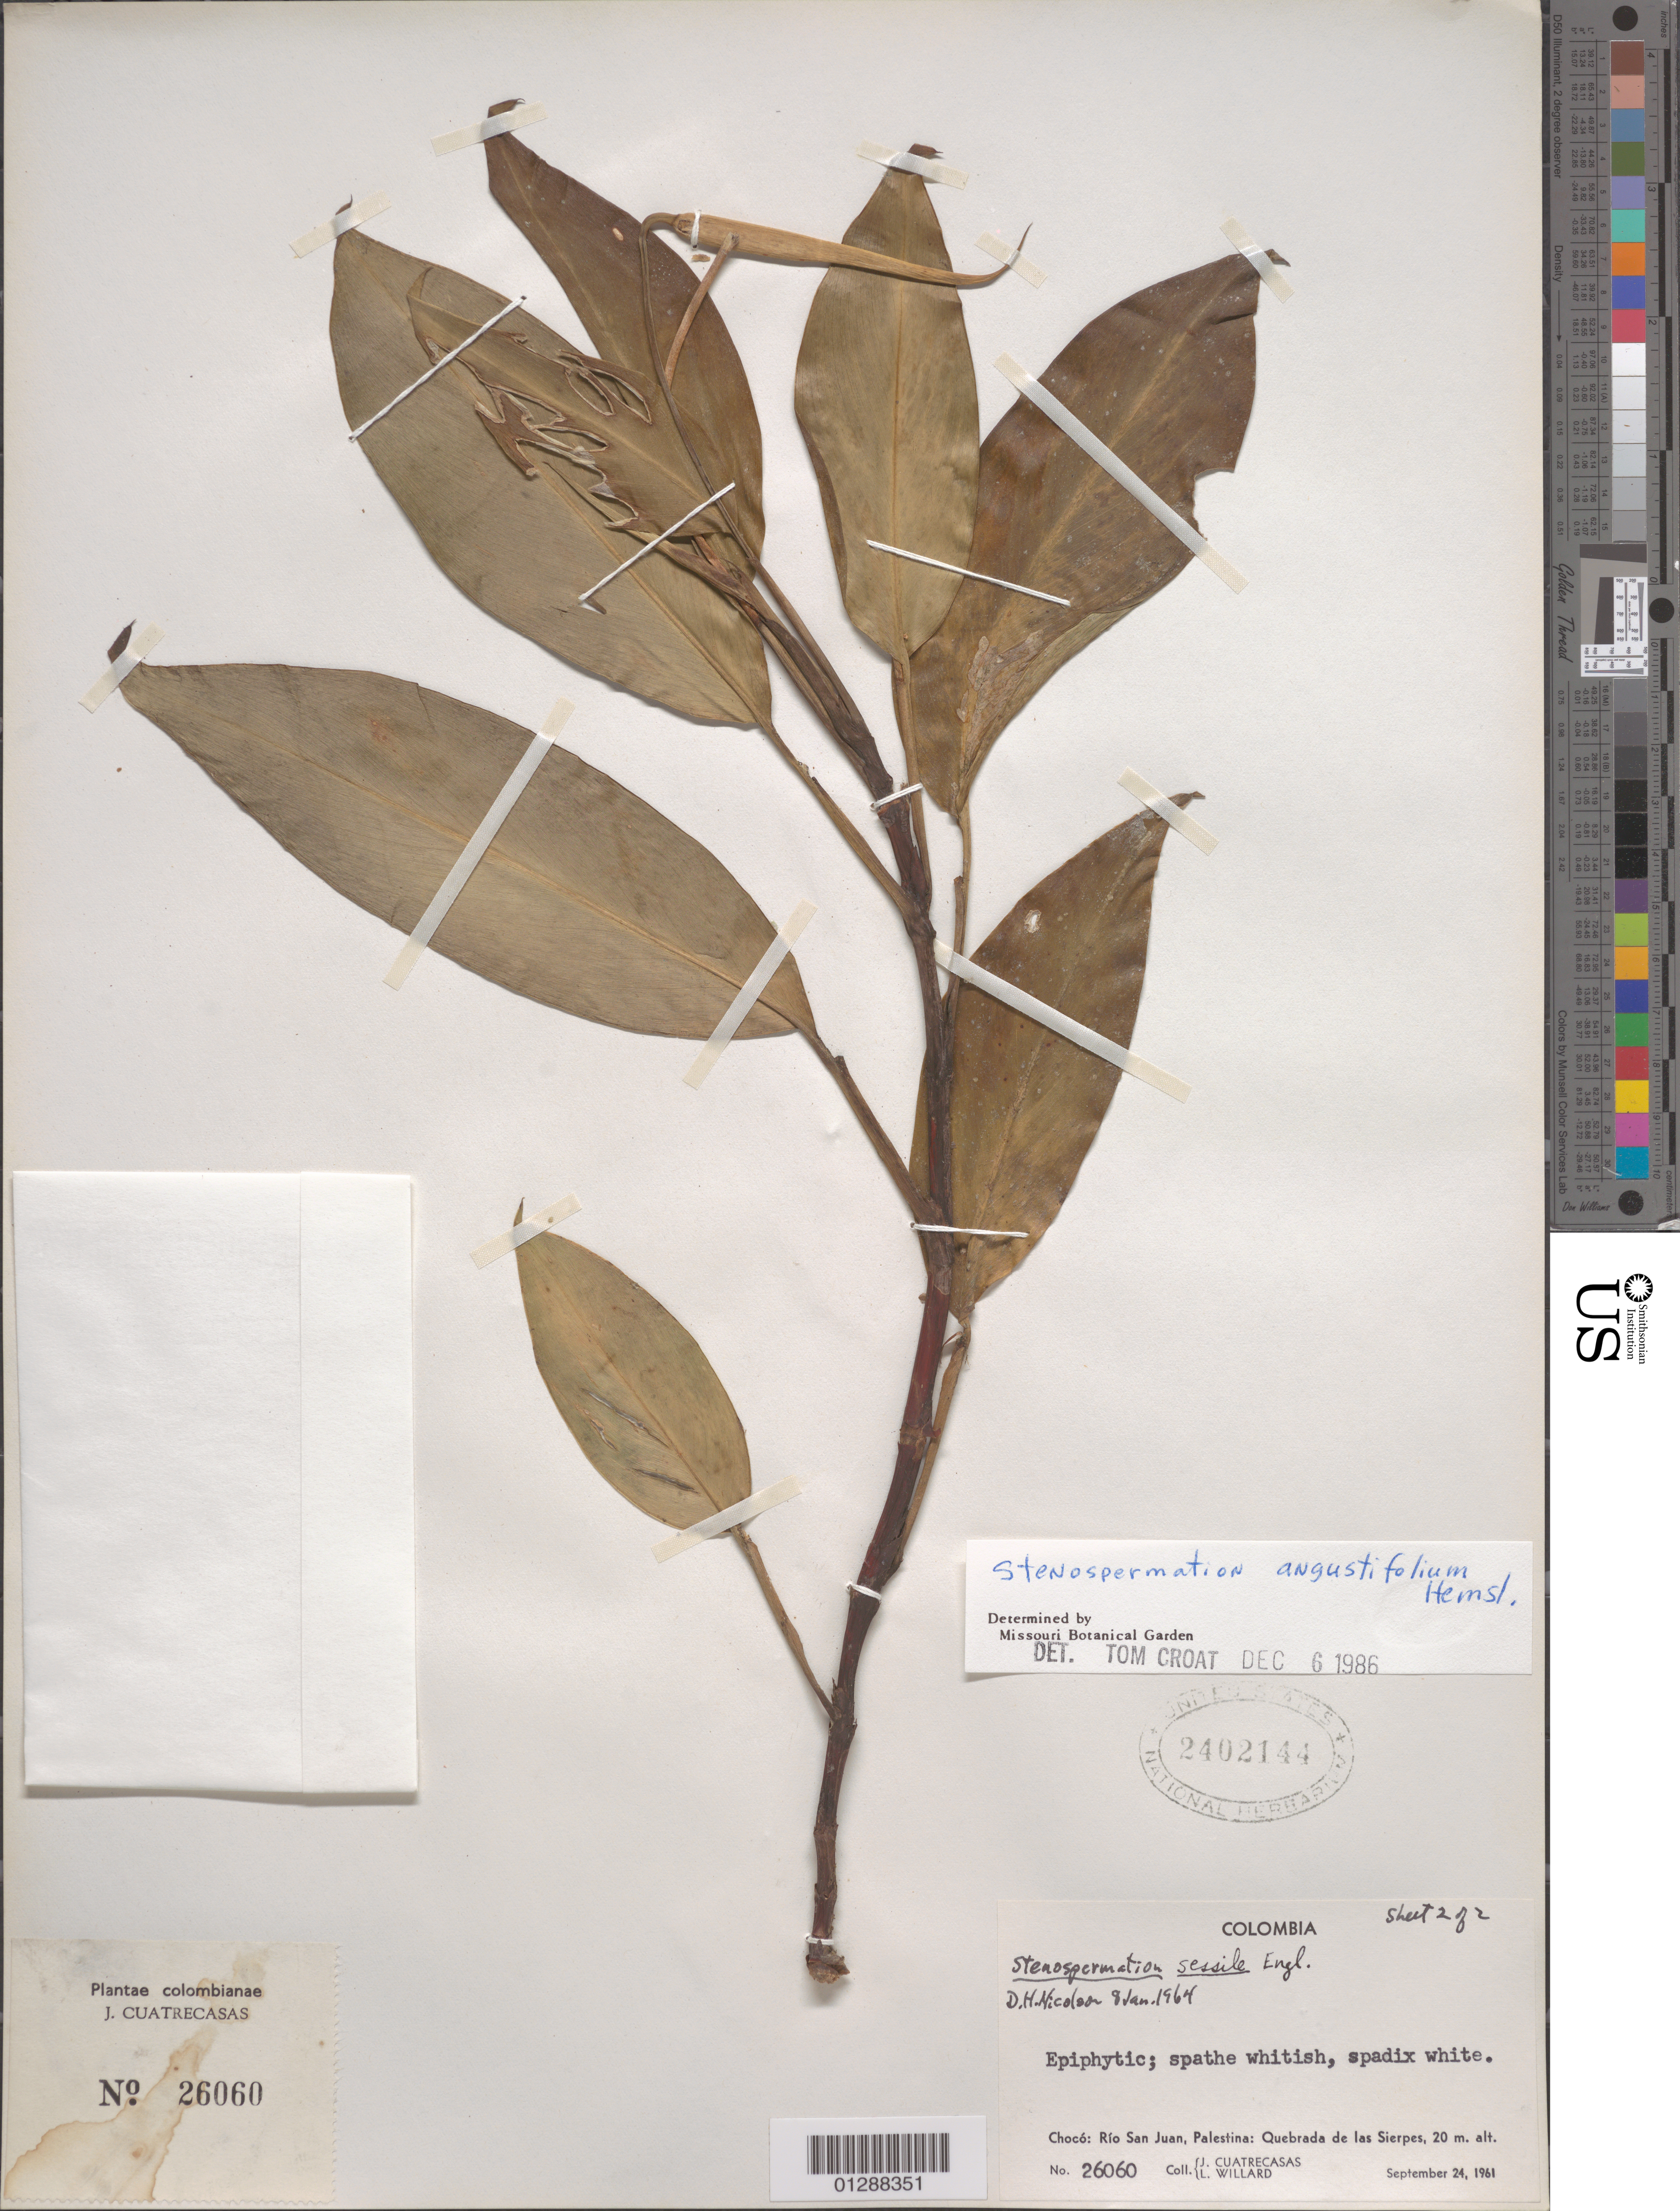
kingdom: Plantae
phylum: Tracheophyta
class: Liliopsida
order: Alismatales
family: Araceae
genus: Stenospermation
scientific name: Stenospermation angustifolium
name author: Hemsl.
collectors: J. Cuatrecasas & L. Willard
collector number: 26060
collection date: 1961-09-24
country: Colombia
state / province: Chocó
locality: Río San Juan, Palestina: Quebrada de las Sierpes.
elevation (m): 20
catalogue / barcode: US 2402144